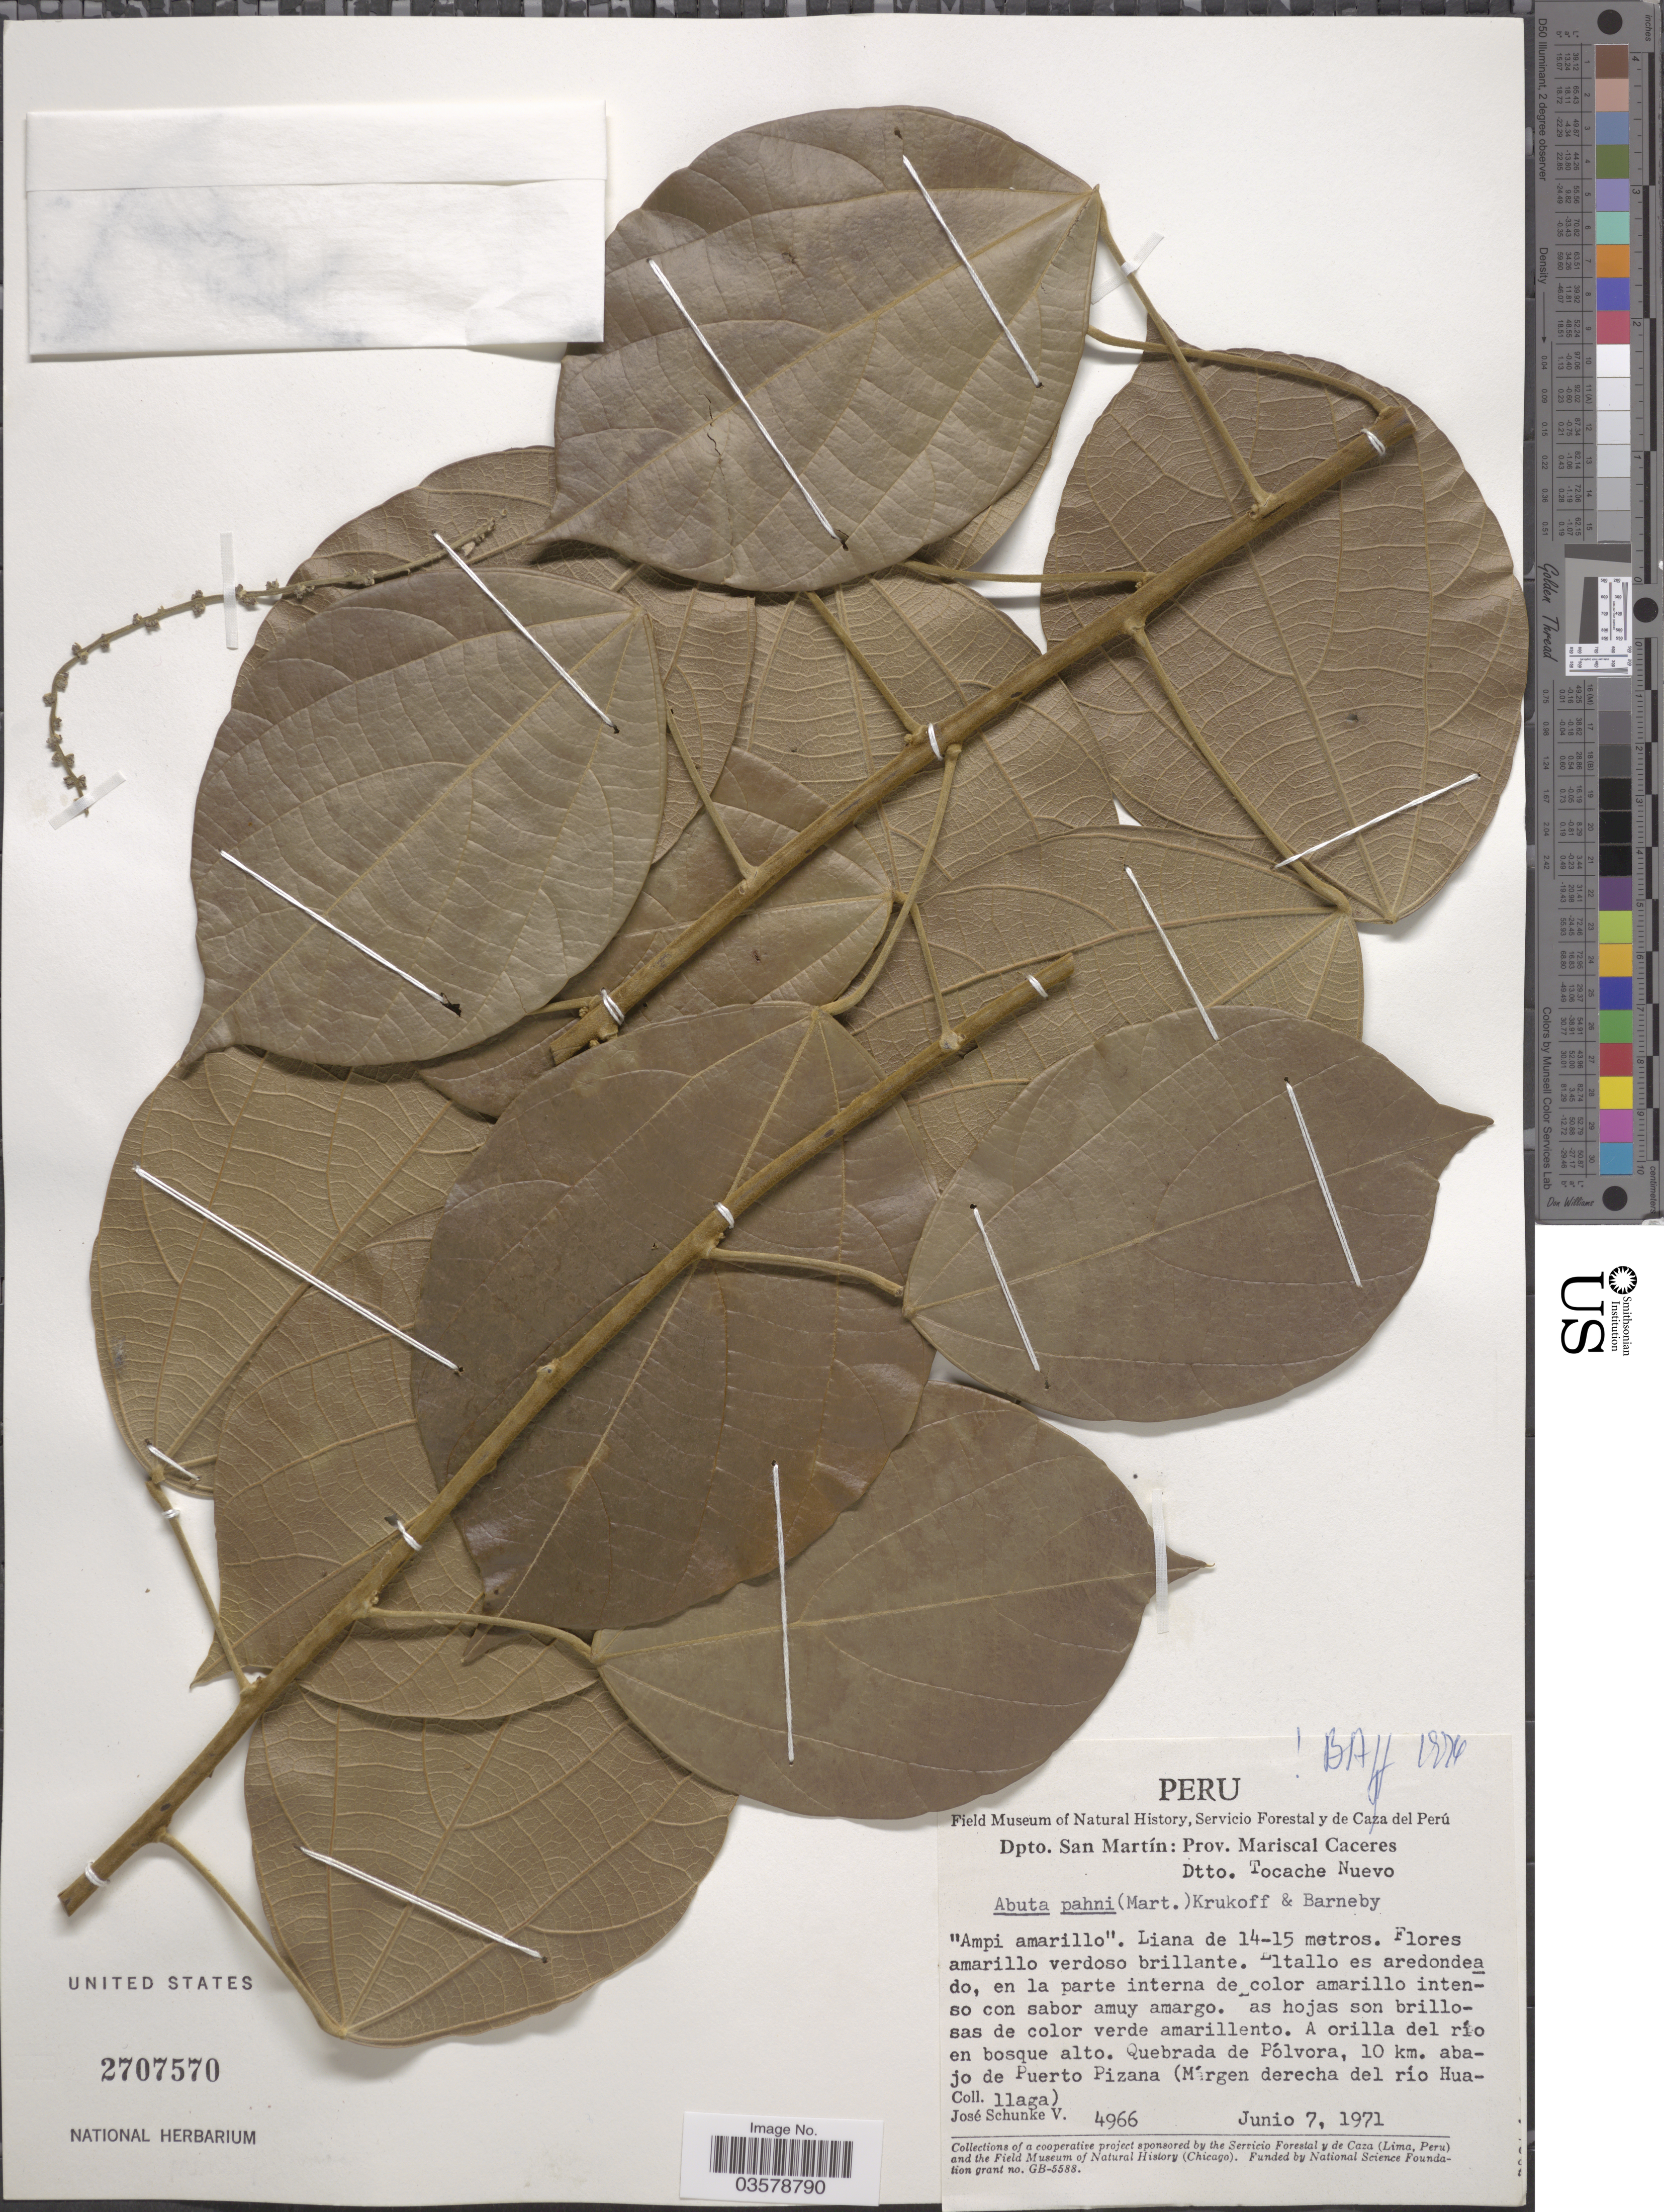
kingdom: Plantae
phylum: Tracheophyta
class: Magnoliopsida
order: Ranunculales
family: Menispermaceae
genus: Abuta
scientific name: Abuta pahni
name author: (Mart.) Krukoff & Barneby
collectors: J. Schunke Vigo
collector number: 4966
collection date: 1971-06-07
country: Peru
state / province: San Martín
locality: Dpto. San Martín: Prov. Mariscal Caceres, Dtto. Tocache Nuevo. Quebrada de Pólvora, 10 km. abajo de Puerto Pizana (Márgen derecha del río Huallaga).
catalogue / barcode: US 2707570